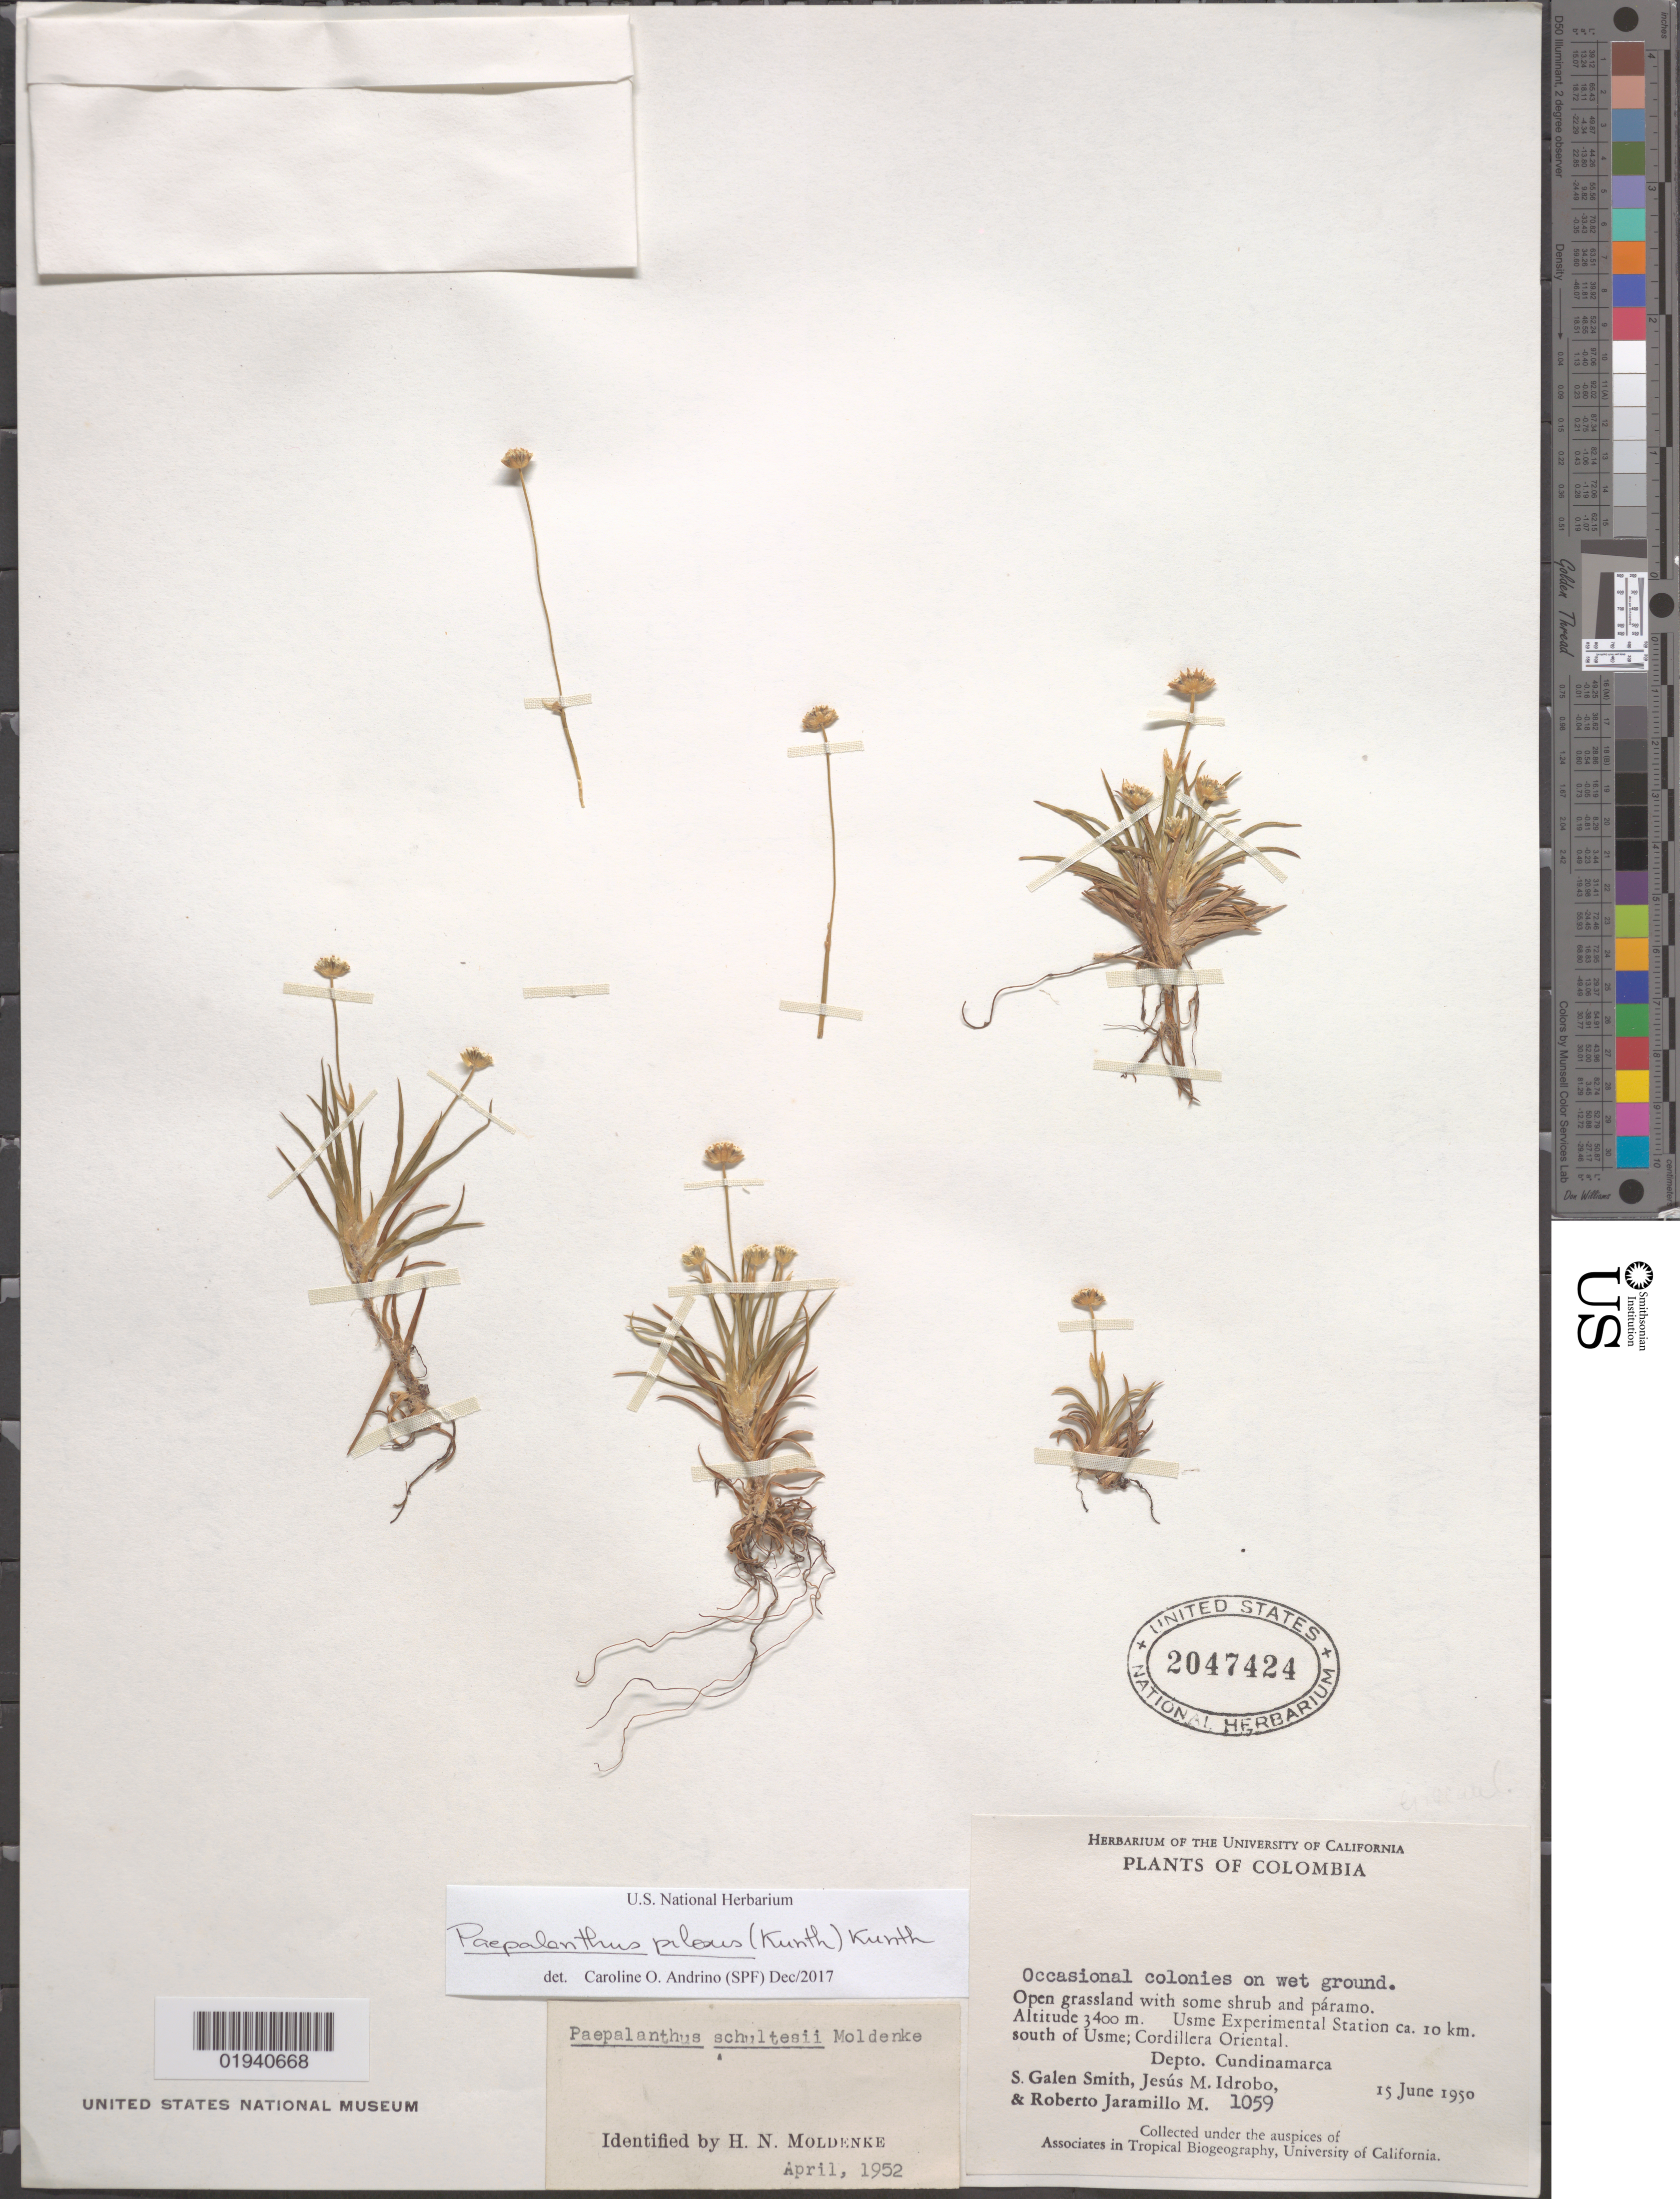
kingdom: Plantae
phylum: Tracheophyta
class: Liliopsida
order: Poales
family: Eriocaulaceae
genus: Paepalanthus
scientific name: Paepalanthus pilosus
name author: (Kunth) Kunth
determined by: Andrino, C. O.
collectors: S. G. Smith, J. M. Idrobo & R. Jaramillo M.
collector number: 1059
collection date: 1950-06-15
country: Colombia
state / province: Cundinamarca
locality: Usme Experimental Station ca 10 km south of Usme, Cordillera Oriental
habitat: Open grassland with some shrub and paramo. Wet ground.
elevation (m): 3400